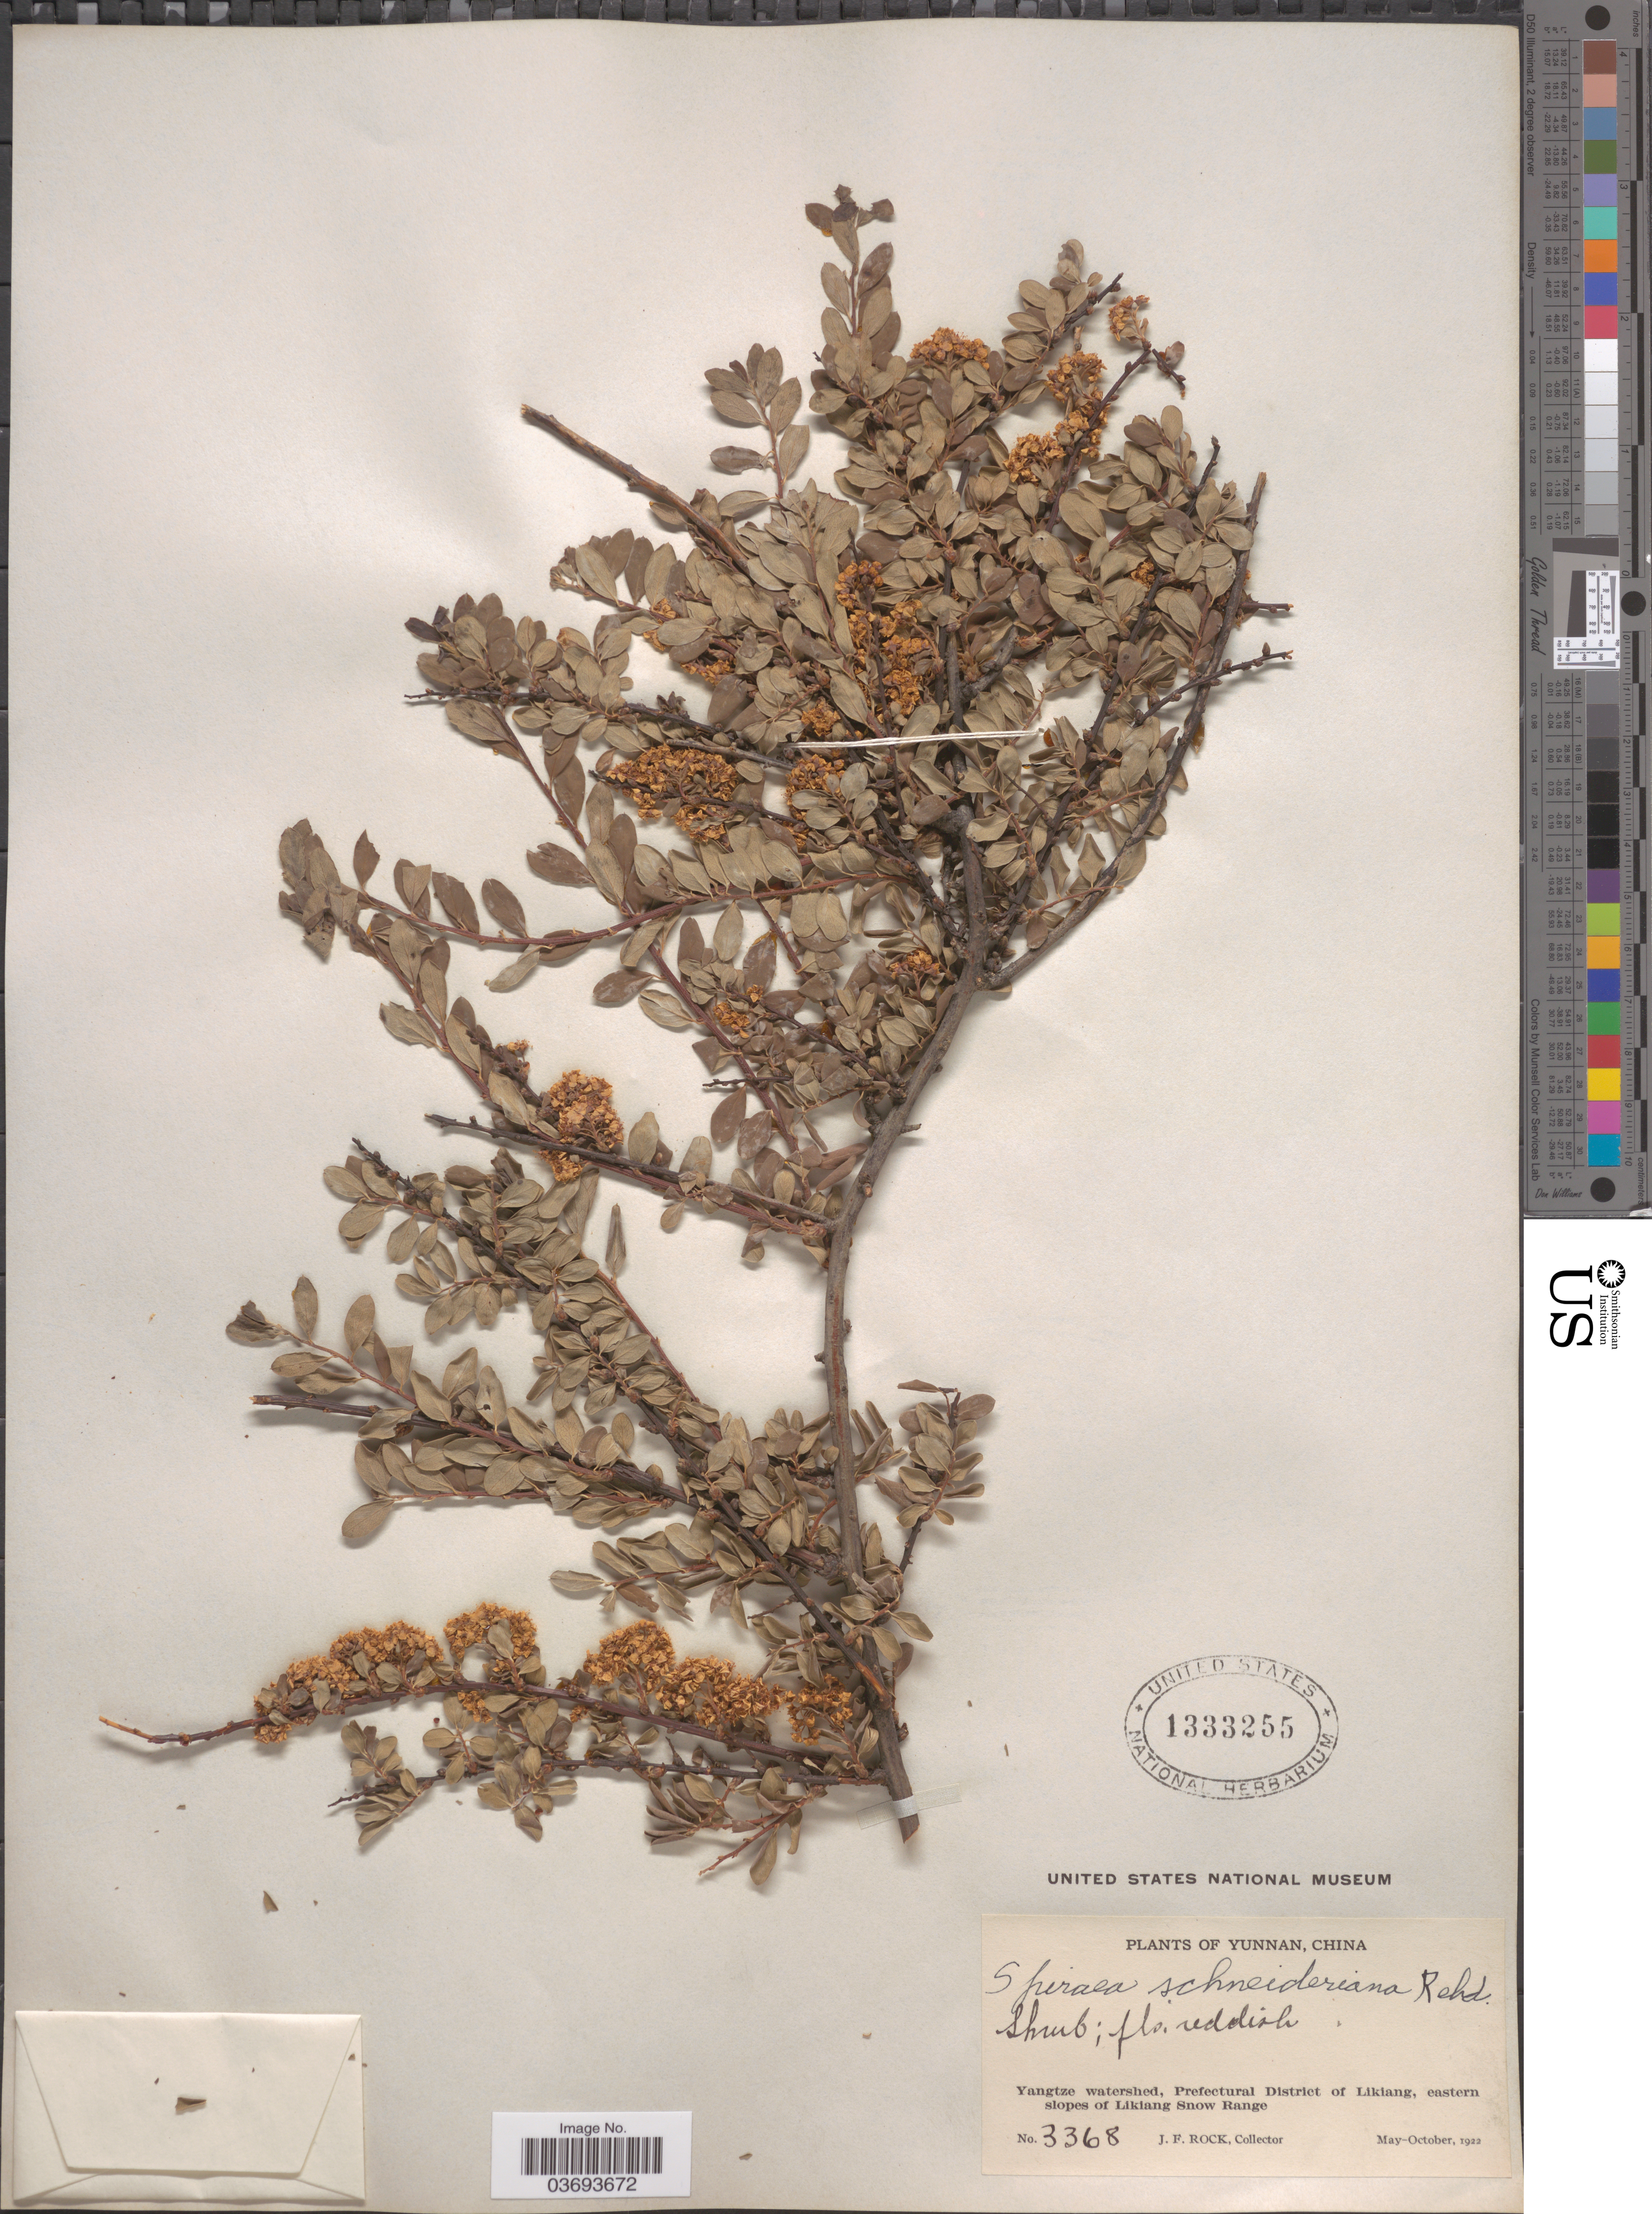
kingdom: Plantae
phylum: Tracheophyta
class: Magnoliopsida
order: Rosales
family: Rosaceae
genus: Spiraea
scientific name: Spiraea schneideriana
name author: Rehder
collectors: J. Rock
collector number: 3368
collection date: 1922-05/1922-10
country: China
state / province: Yunnan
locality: Yangtze watershed, Prefectural District of Likiang, eastern slopes of Likiang Snow Range.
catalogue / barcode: US 1333255